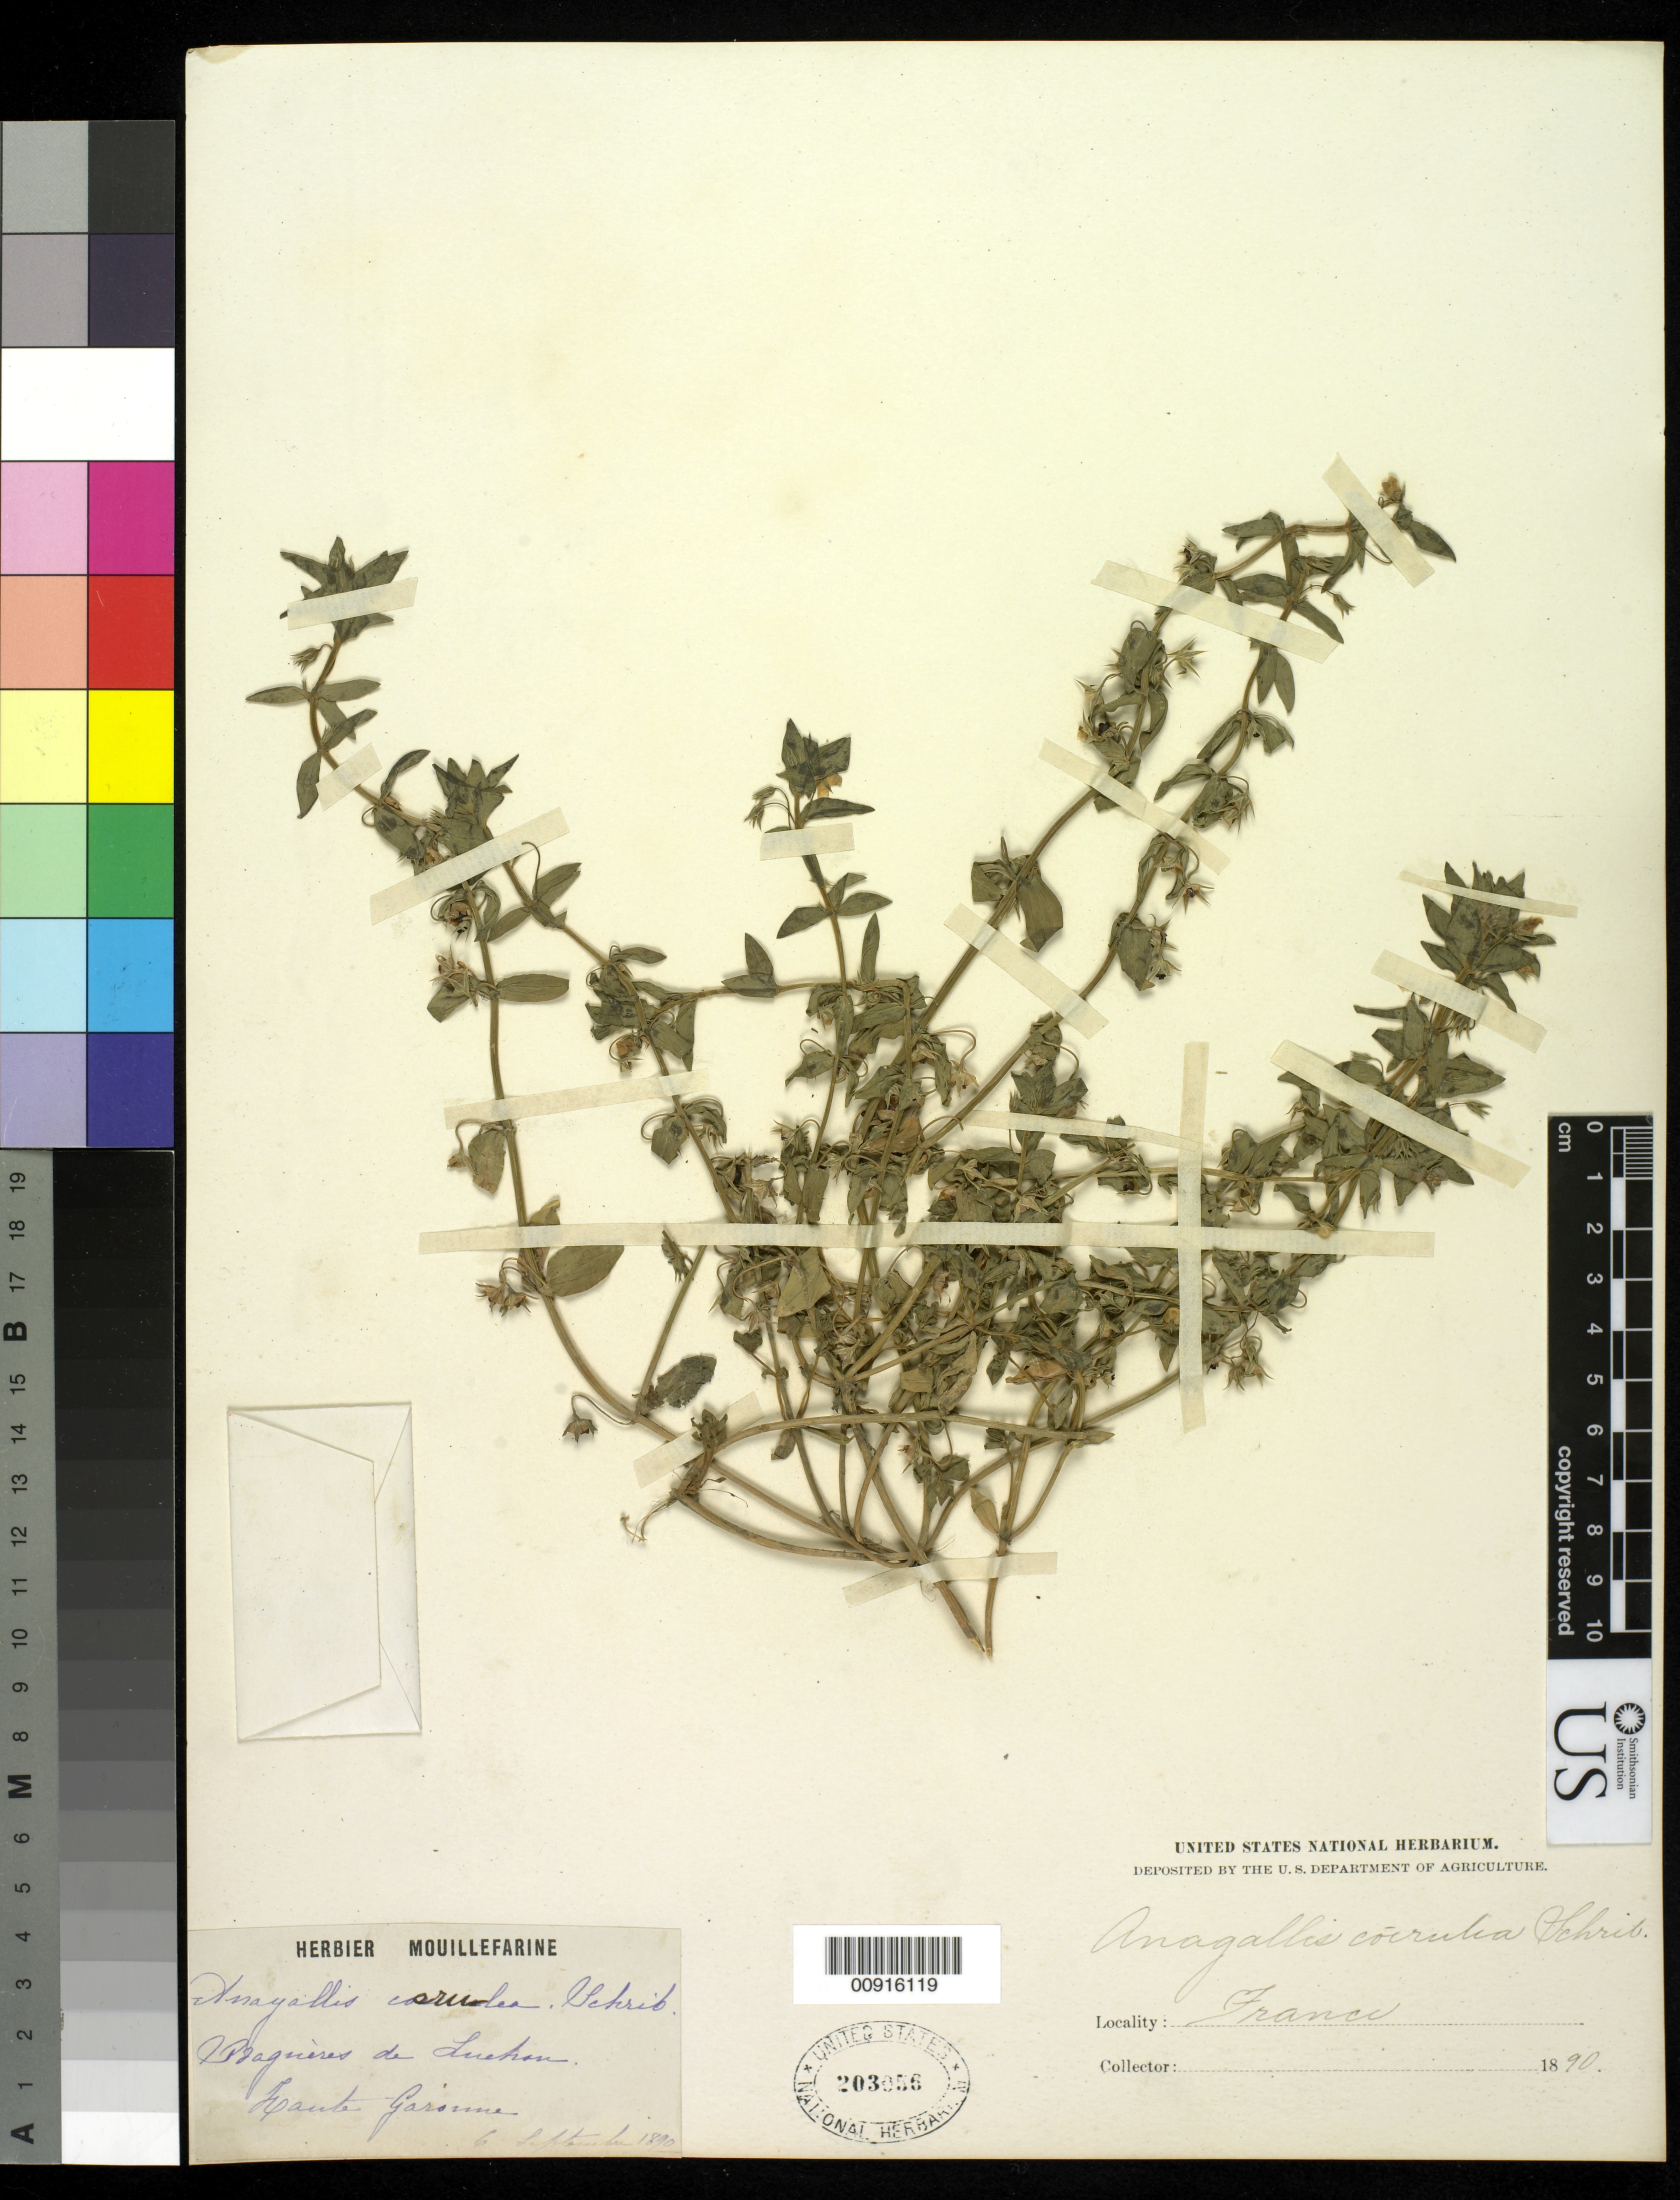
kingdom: Plantae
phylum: Tracheophyta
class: Magnoliopsida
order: Ericales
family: Primulaceae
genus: Anagallis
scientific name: Anagallis caerulea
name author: L.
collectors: A. E. Mouillefarine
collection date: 1890-09-06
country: France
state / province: Occitanie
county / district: Haute-Garonne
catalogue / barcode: US 203056